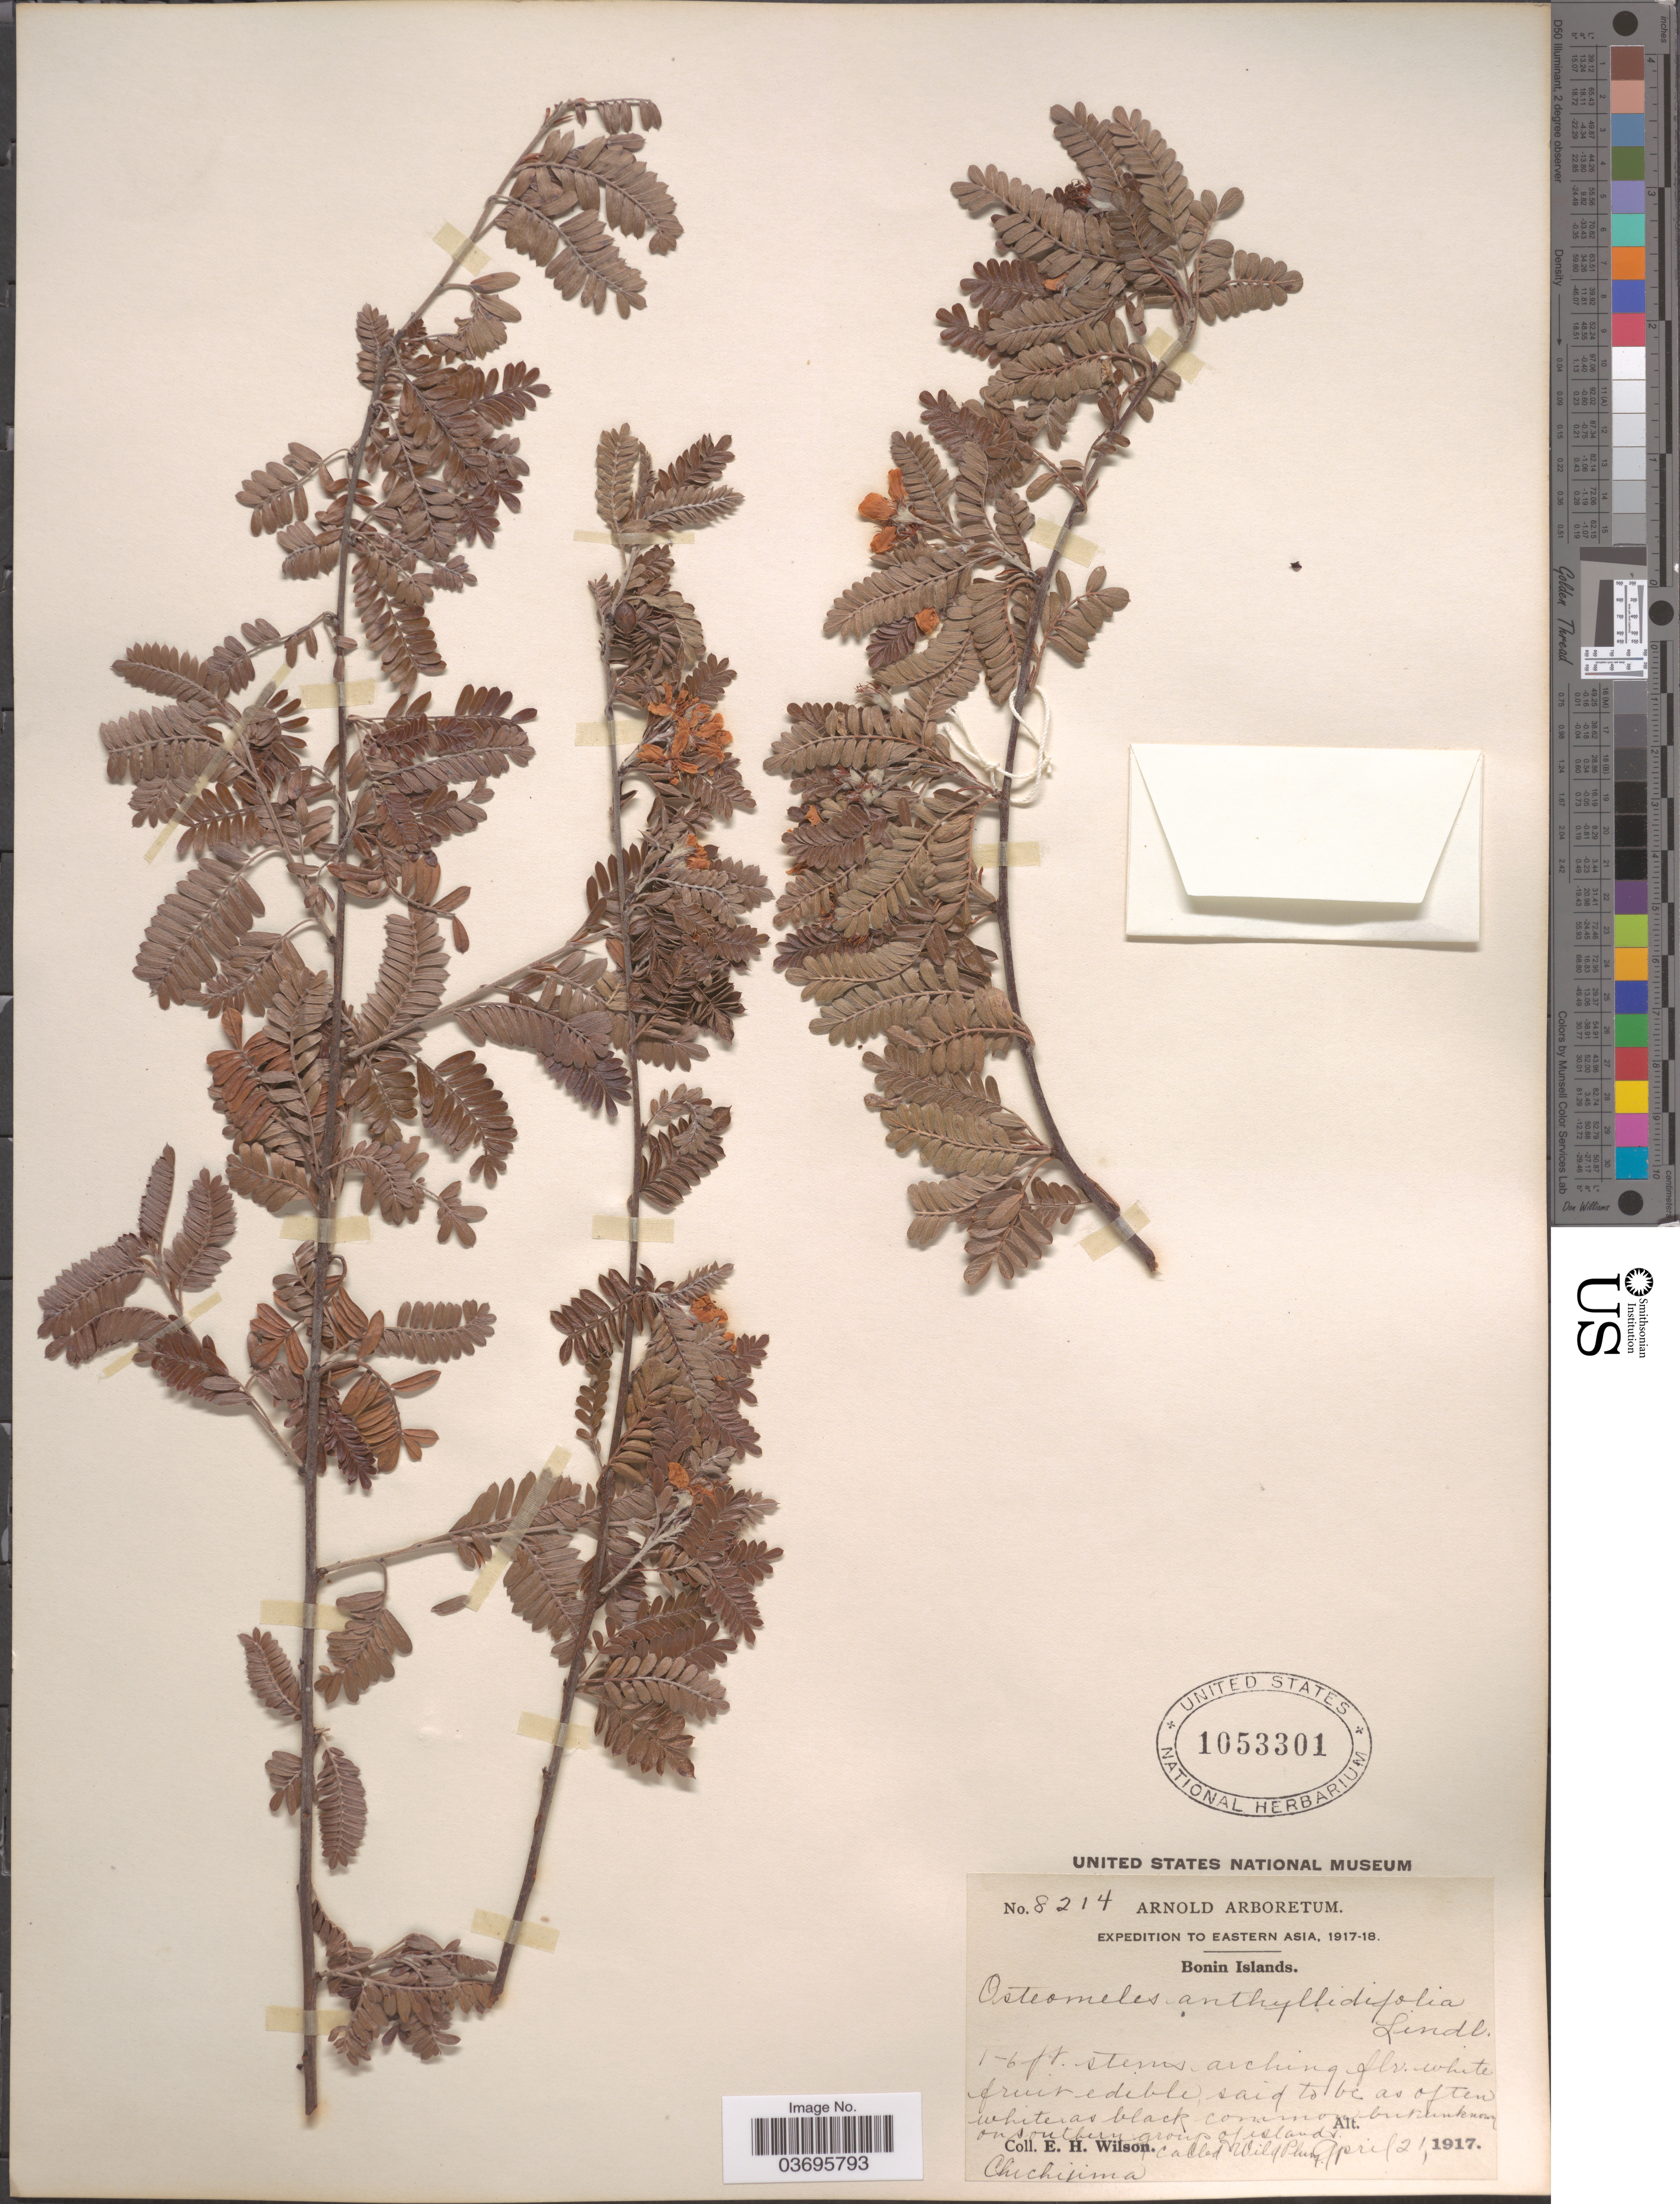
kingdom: Plantae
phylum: Tracheophyta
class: Magnoliopsida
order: Rosales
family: Rosaceae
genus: Osteomeles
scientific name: Osteomeles anthyllidifolia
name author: (Small) Lindl.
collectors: E. Wilson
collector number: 8214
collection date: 1917-04-21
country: Japan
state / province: Tokyo, Federal City of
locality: Bonin Islands. Southern group of islands. Chichijima.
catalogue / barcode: US 1053301